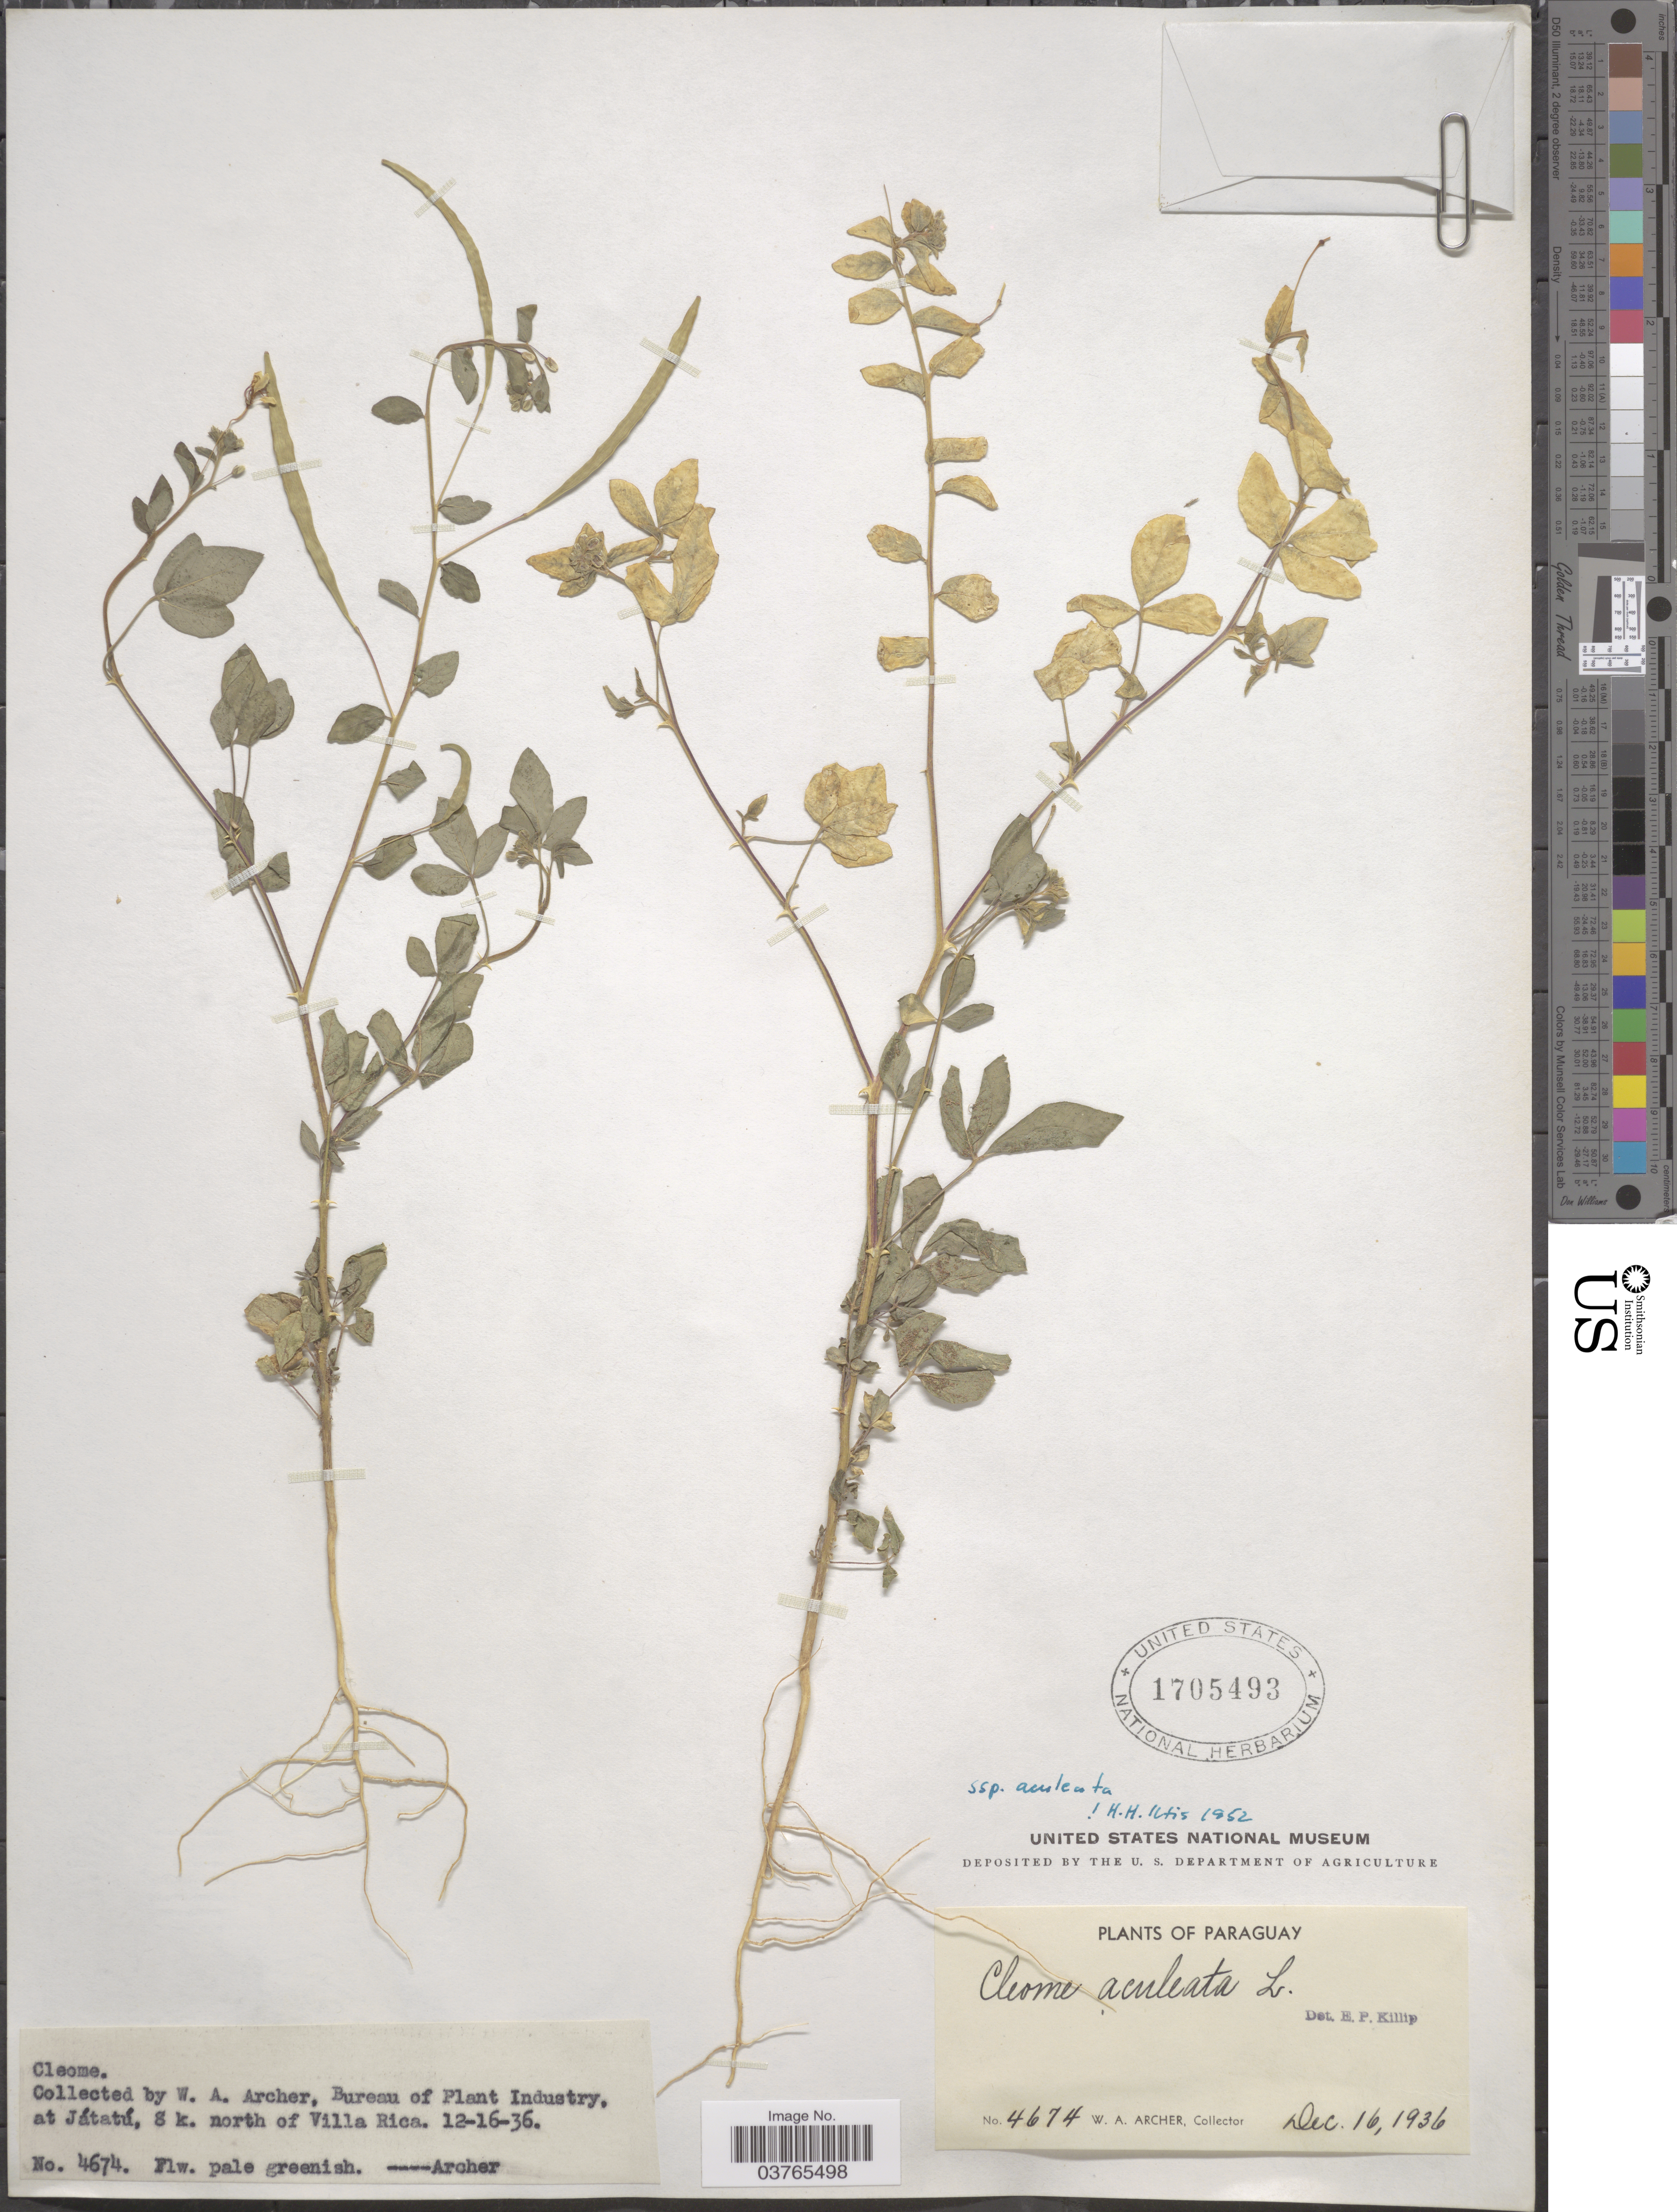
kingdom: Plantae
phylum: Tracheophyta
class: Magnoliopsida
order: Brassicales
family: Cleomaceae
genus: Tarenaya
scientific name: Tarenaya aculeata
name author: (L.) Soares Neto & Roalson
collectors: W. Archer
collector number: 4674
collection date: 1936-12-16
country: Paraguay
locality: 8 k. north of Villa Rica.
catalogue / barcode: US 1705493